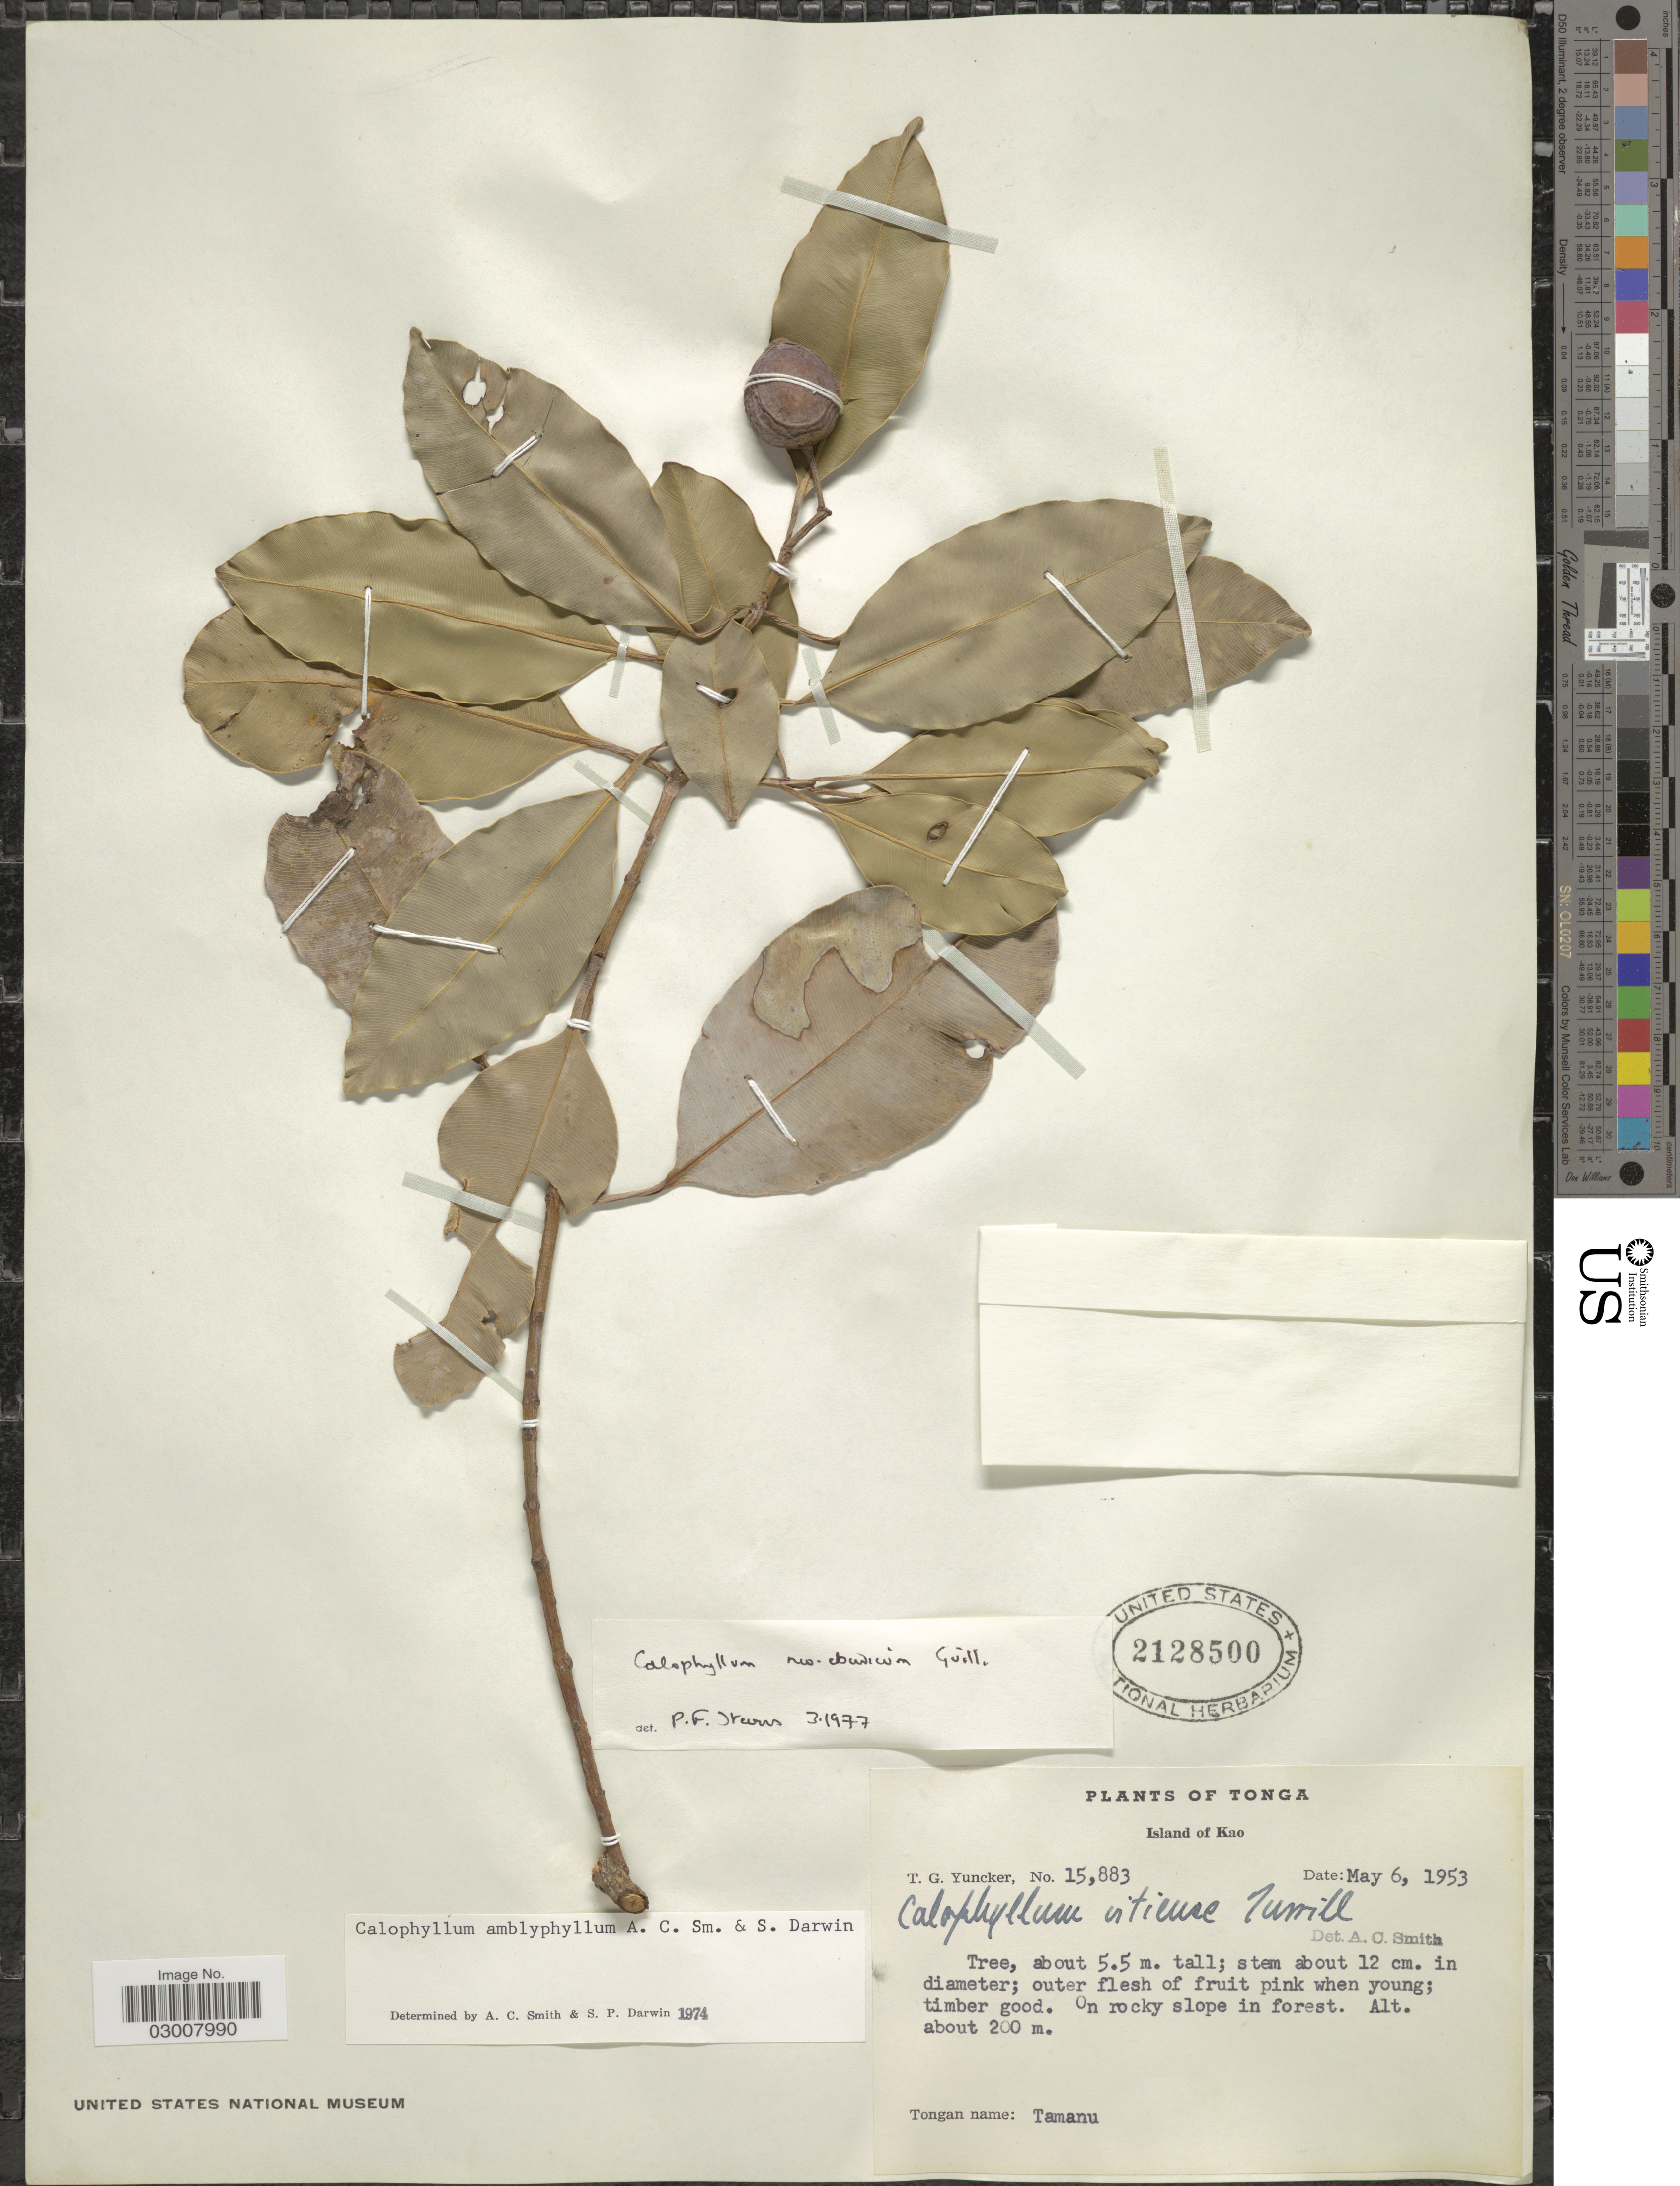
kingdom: Plantae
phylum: Tracheophyta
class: Magnoliopsida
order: Malpighiales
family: Calophyllaceae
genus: Calophyllum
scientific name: Calophyllum neoebudicum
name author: Guillaumin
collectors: T. G. Yuncker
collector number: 15883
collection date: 1953-05-06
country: Tonga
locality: Island of Kao.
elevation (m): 200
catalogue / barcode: US 2128500